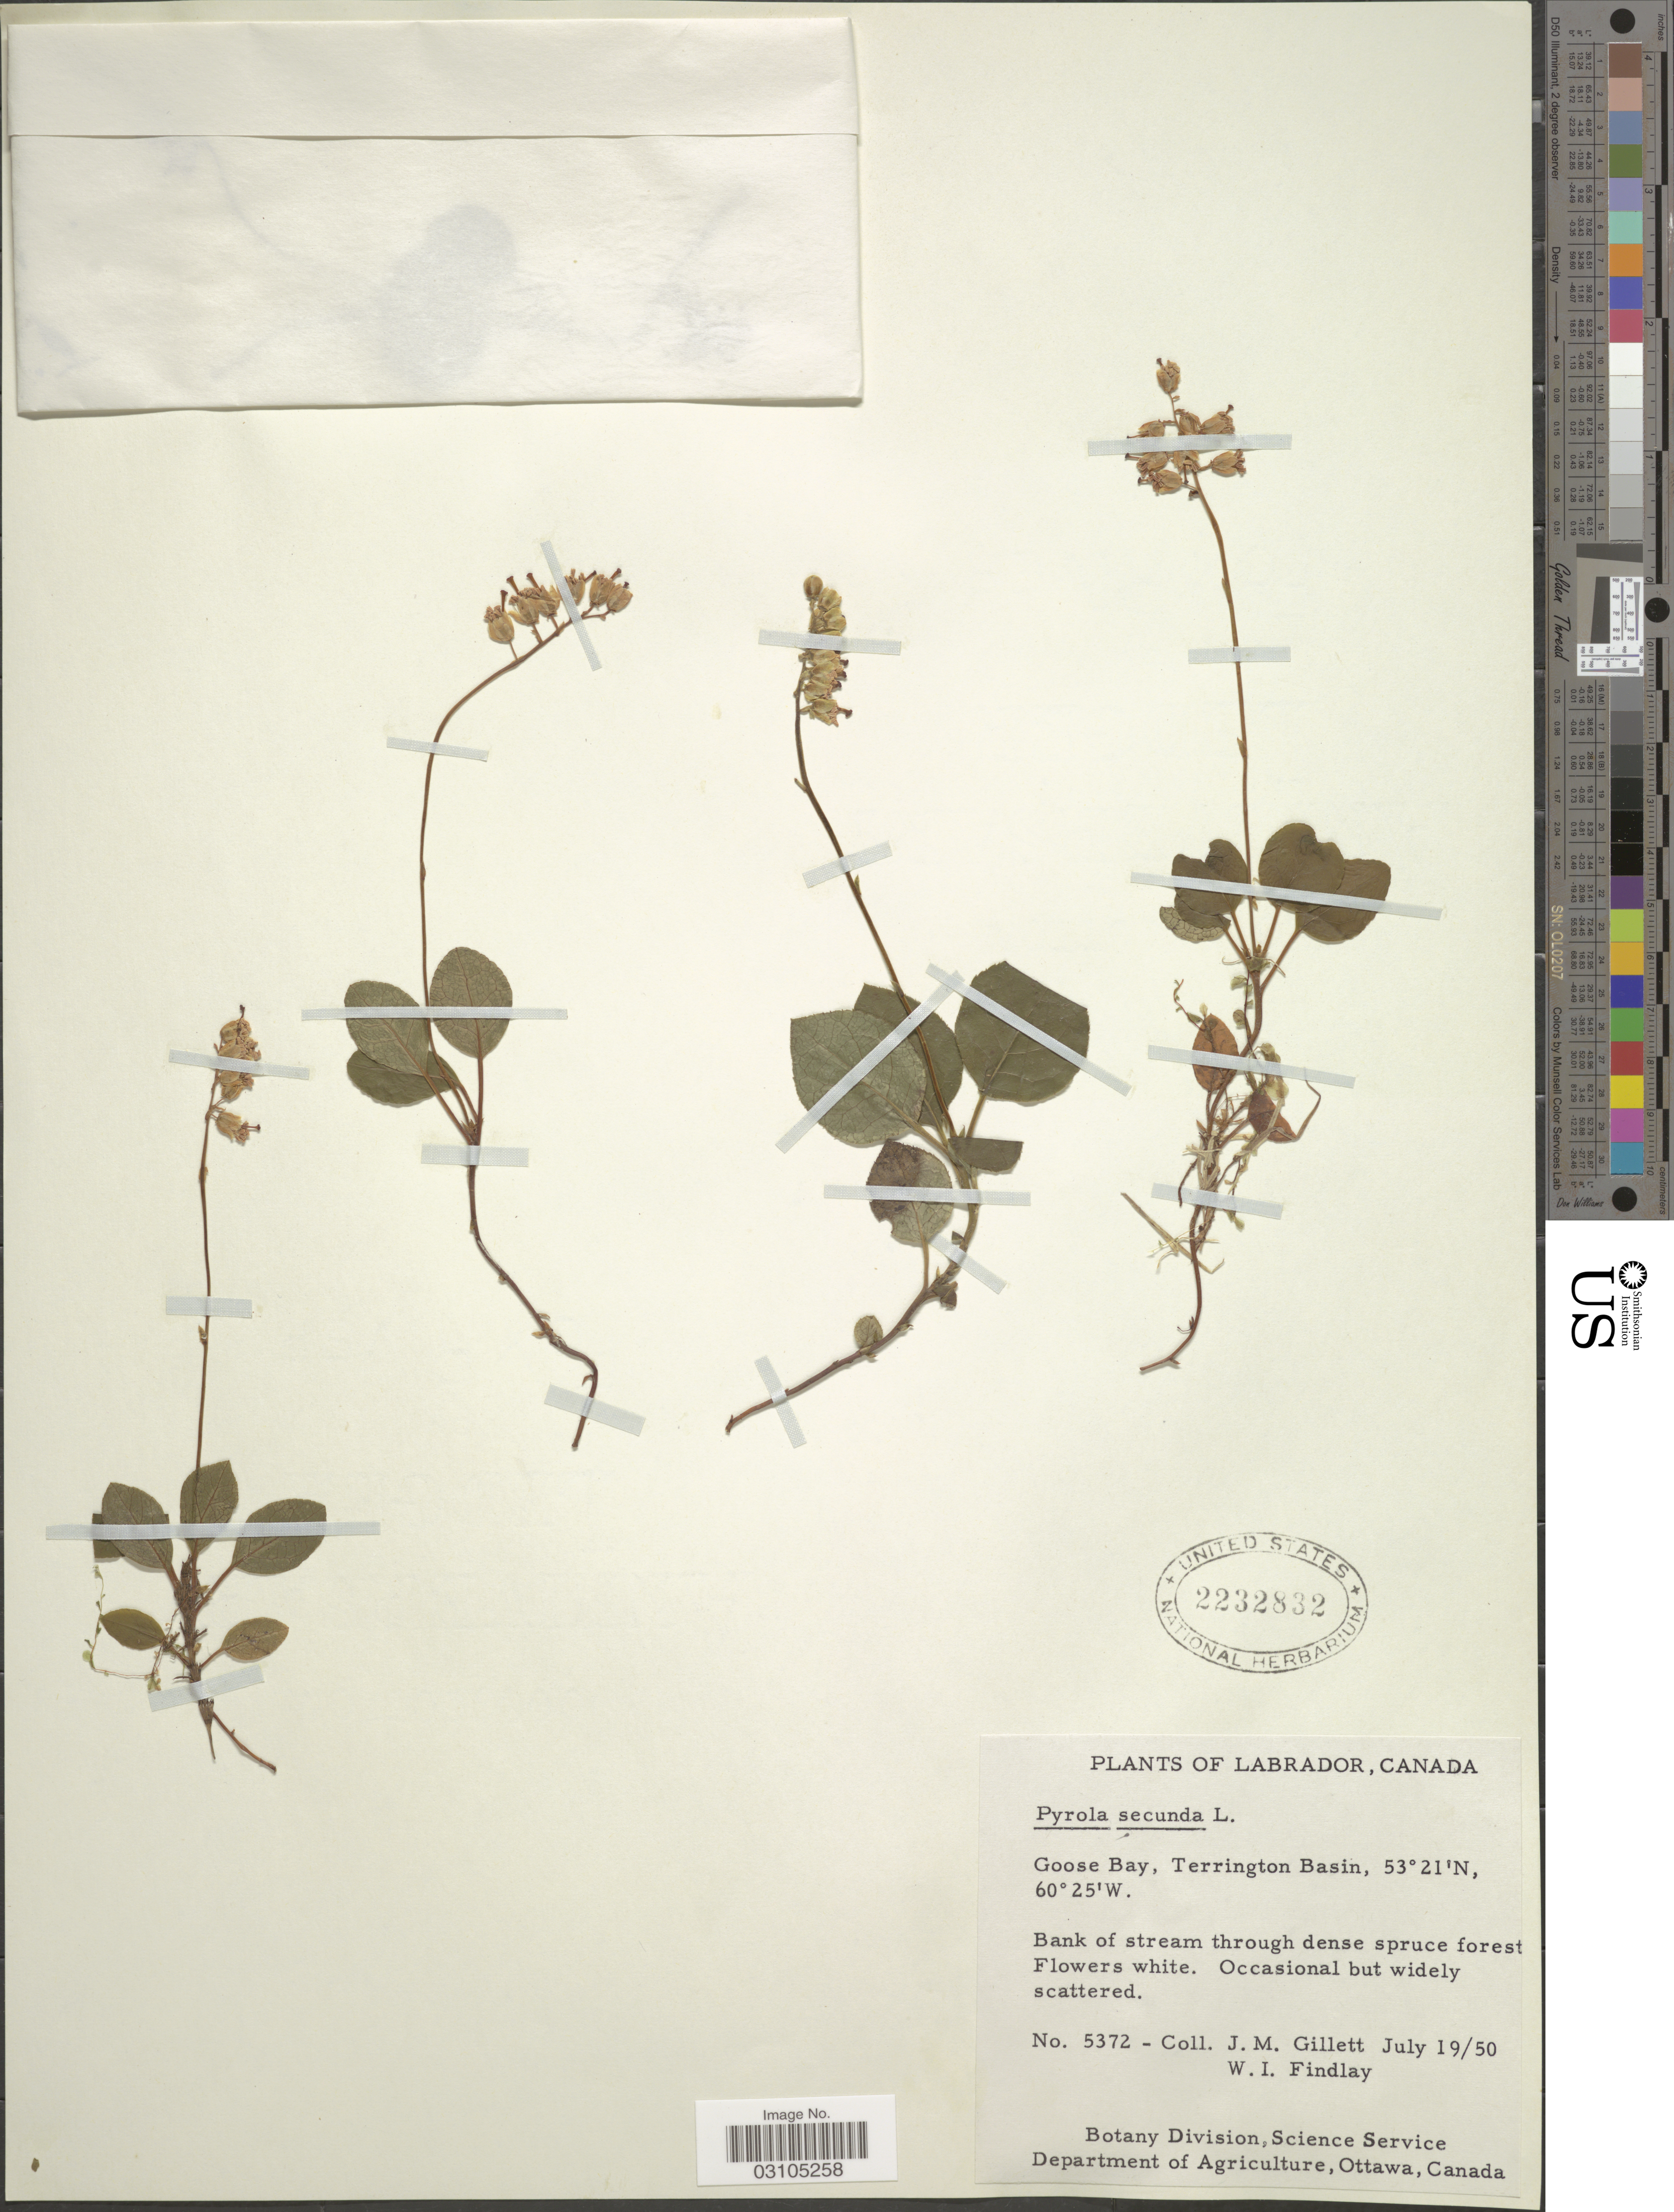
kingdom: Plantae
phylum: Tracheophyta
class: Magnoliopsida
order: Ericales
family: Ericaceae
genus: Orthilia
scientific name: Orthilia secunda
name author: (L.) House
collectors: J. M. Gillett & W. Findlay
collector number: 5372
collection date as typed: Transcribed d/m/y: 19/7/50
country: Canada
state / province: Newfoundland and Labrador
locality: Labrador. Goose Bay, Terrington Basin.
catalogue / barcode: US 2232832